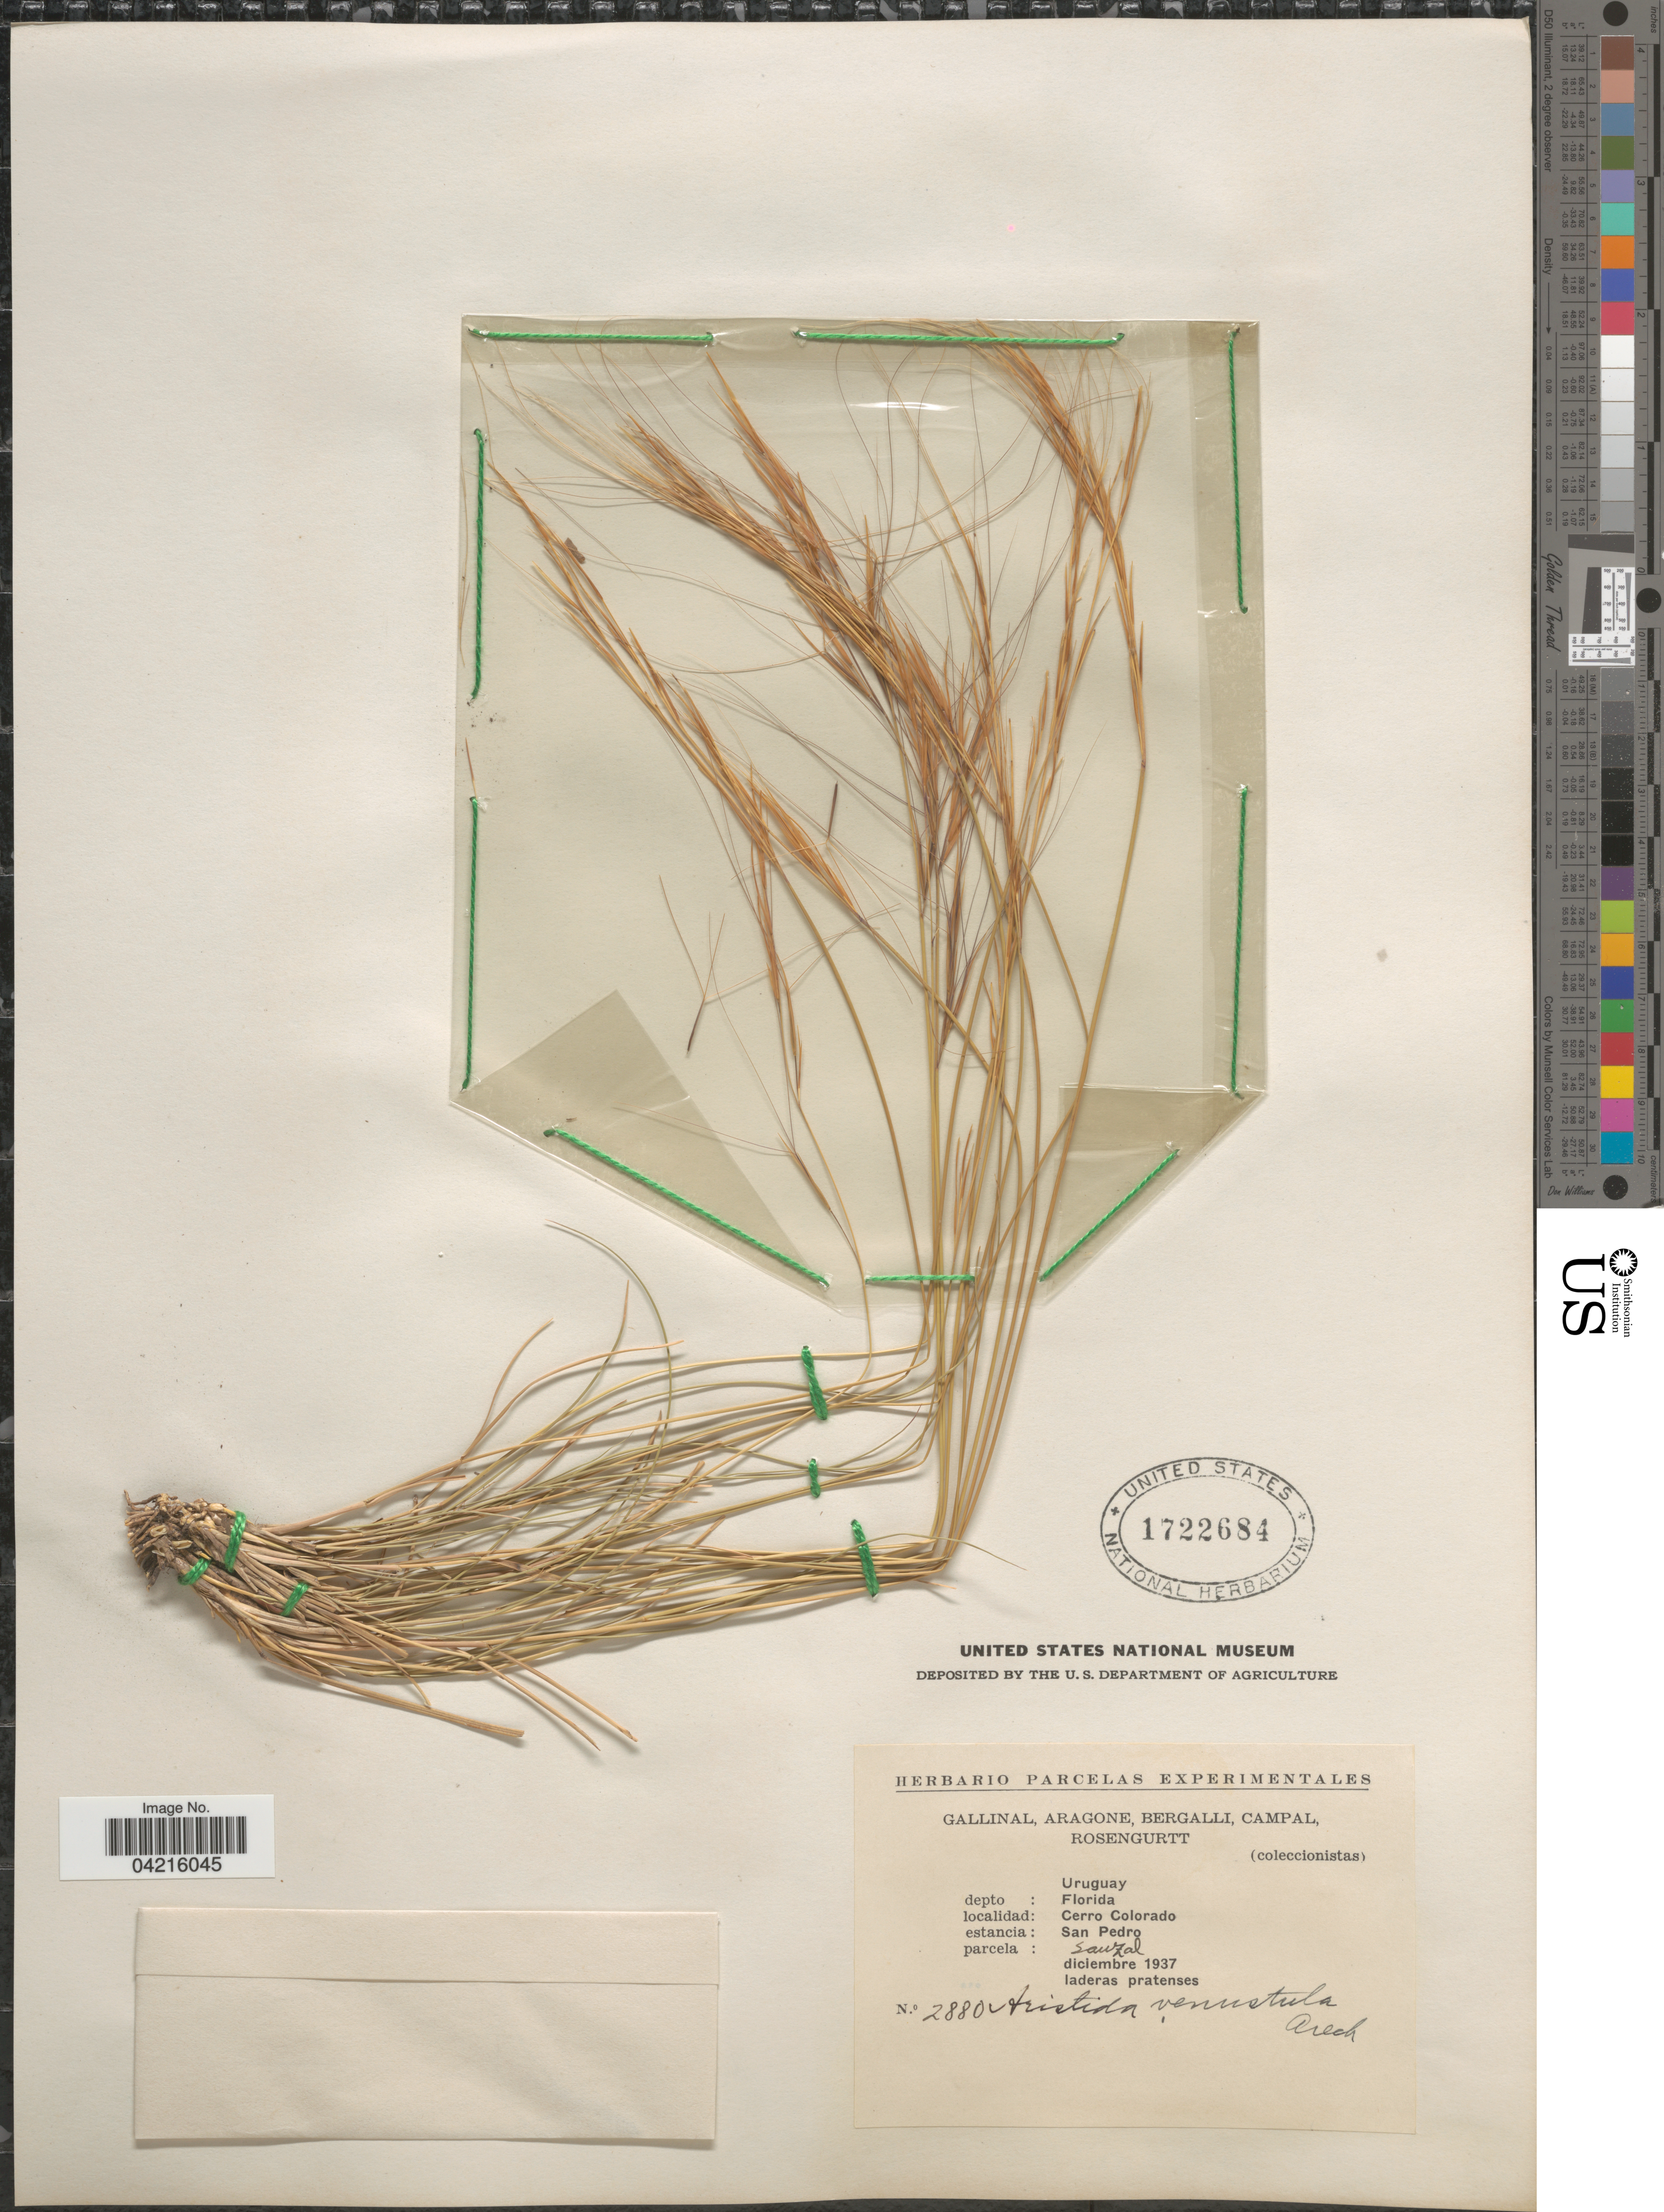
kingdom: Plantae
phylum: Tracheophyta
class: Liliopsida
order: Poales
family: Poaceae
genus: Aristida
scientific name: Aristida venesuelae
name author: Henr.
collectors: -. Gallinal, -- Aragone, -- Bergalli, -- Campal & Rosengurtt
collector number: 2880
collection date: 1937-12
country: Uruguay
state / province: Florida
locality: Depto: Florida. Cerro Colorado. Estancia: San Pedro. Parcela: Sauzal.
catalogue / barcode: US 1722684